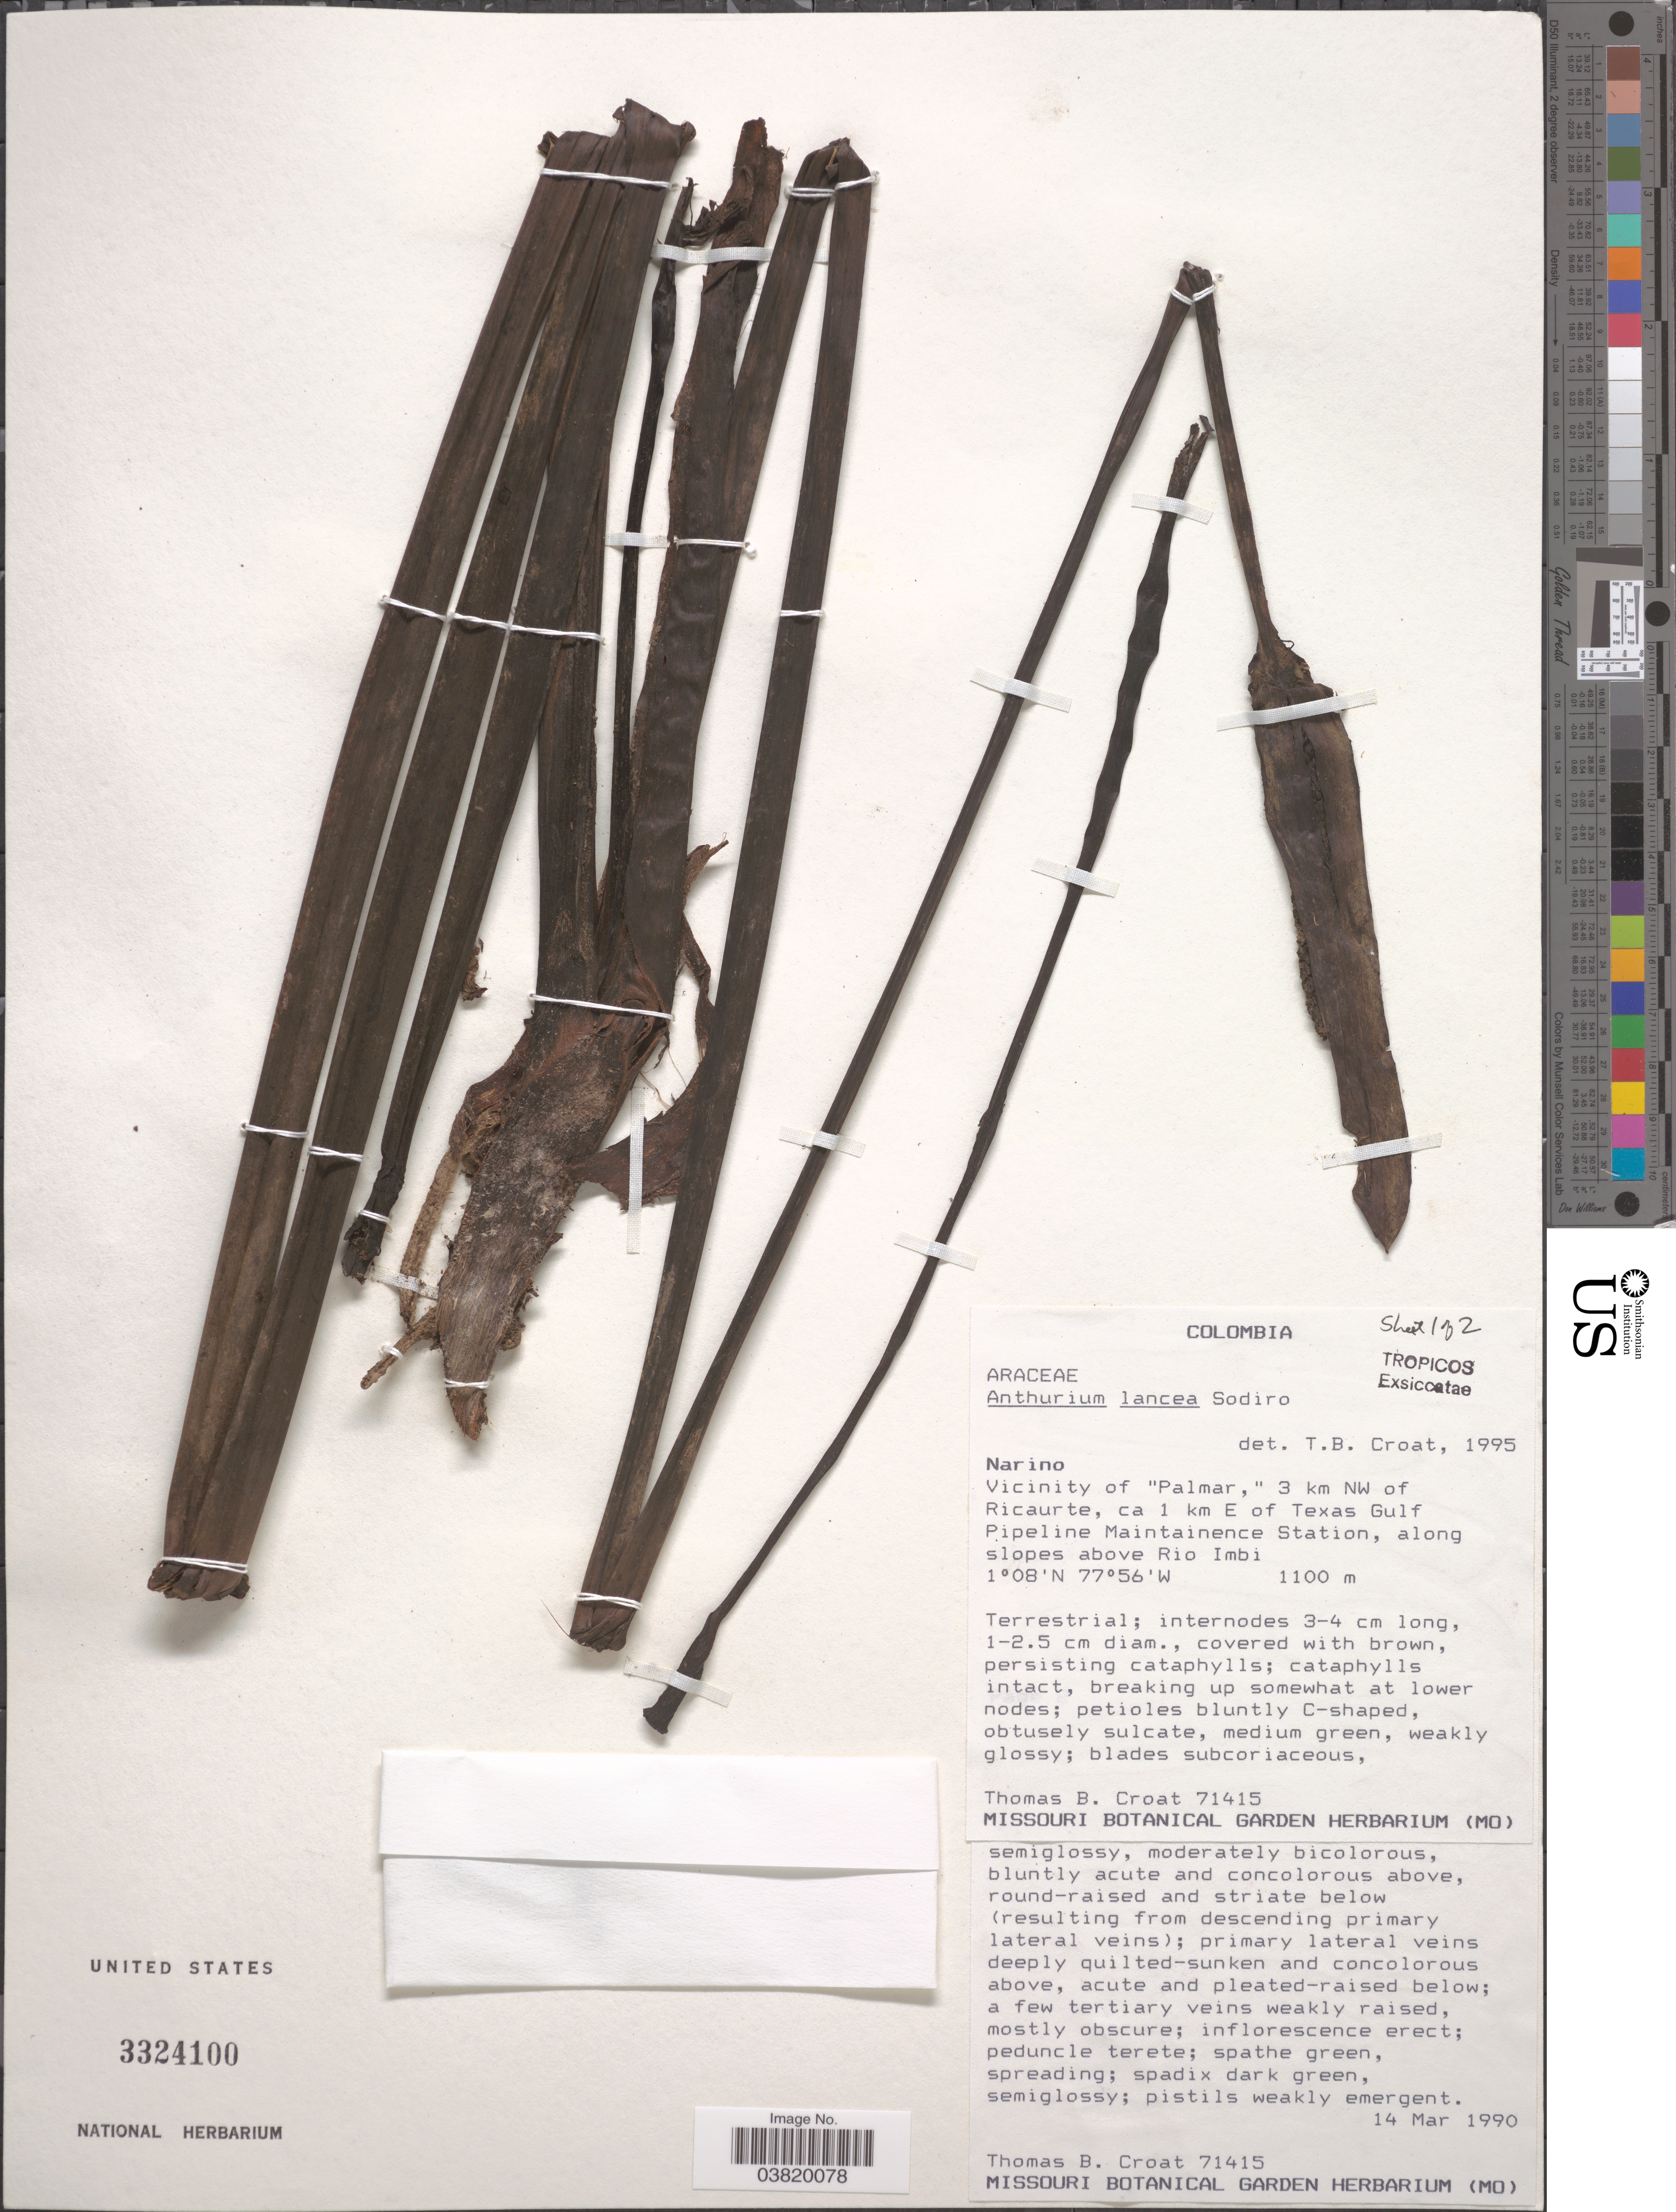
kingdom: Plantae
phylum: Tracheophyta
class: Liliopsida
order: Alismatales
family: Araceae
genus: Anthurium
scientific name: Anthurium lancea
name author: Sodiro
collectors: T. B. Croat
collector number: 71415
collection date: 1990-03-14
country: Colombia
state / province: Nariño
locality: Vicinity of "Palmar," 3 km NW of Ricaurte, ca 1 km E of Texas Gulf Pipeline Maintainence Station, along slopes above Rio Imbi.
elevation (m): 1100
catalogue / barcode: US 3324100